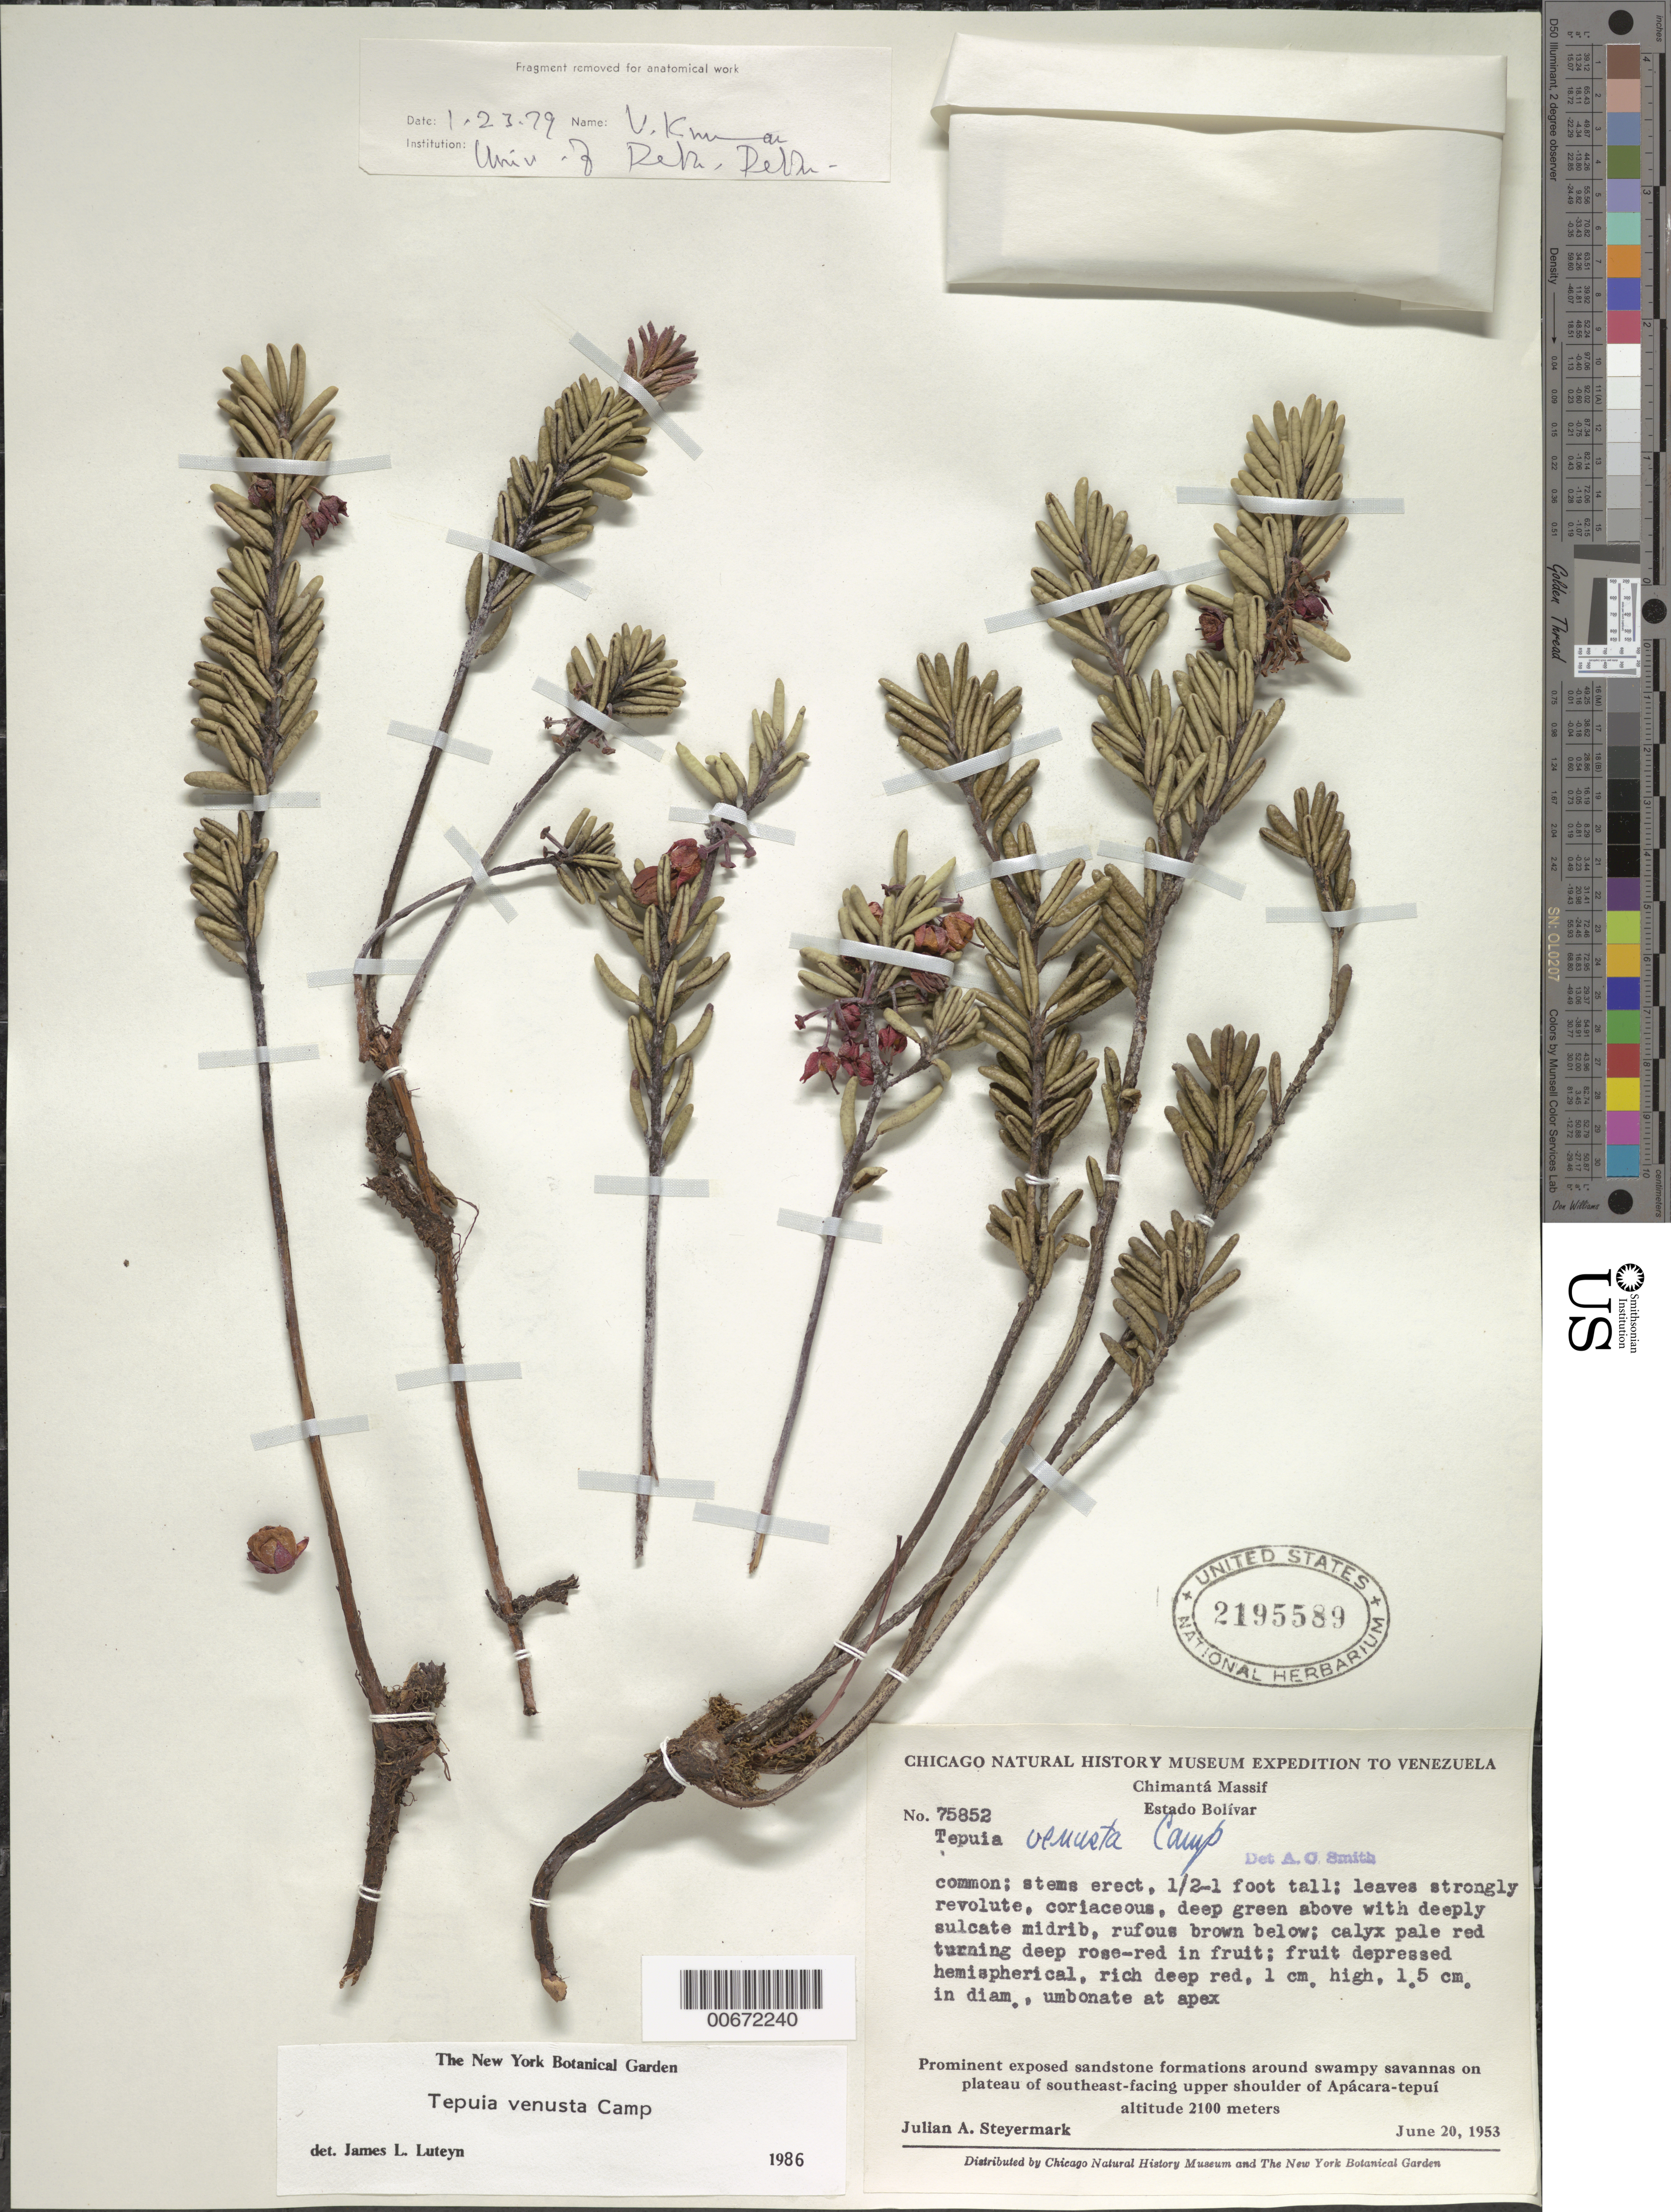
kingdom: Plantae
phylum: Tracheophyta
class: Magnoliopsida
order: Ericales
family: Ericaceae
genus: Tepuia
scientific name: Tepuia venusta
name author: Camp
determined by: Luteyn, J. L.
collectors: J. Steyermark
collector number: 75852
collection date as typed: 20-Jun-53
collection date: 1953-06-20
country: Venezuela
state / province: Bolívar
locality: Chimantá Massif, Apácara-tepuí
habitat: Exposed sandstone formations around swampy savannas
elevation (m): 2100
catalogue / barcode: US 2195589